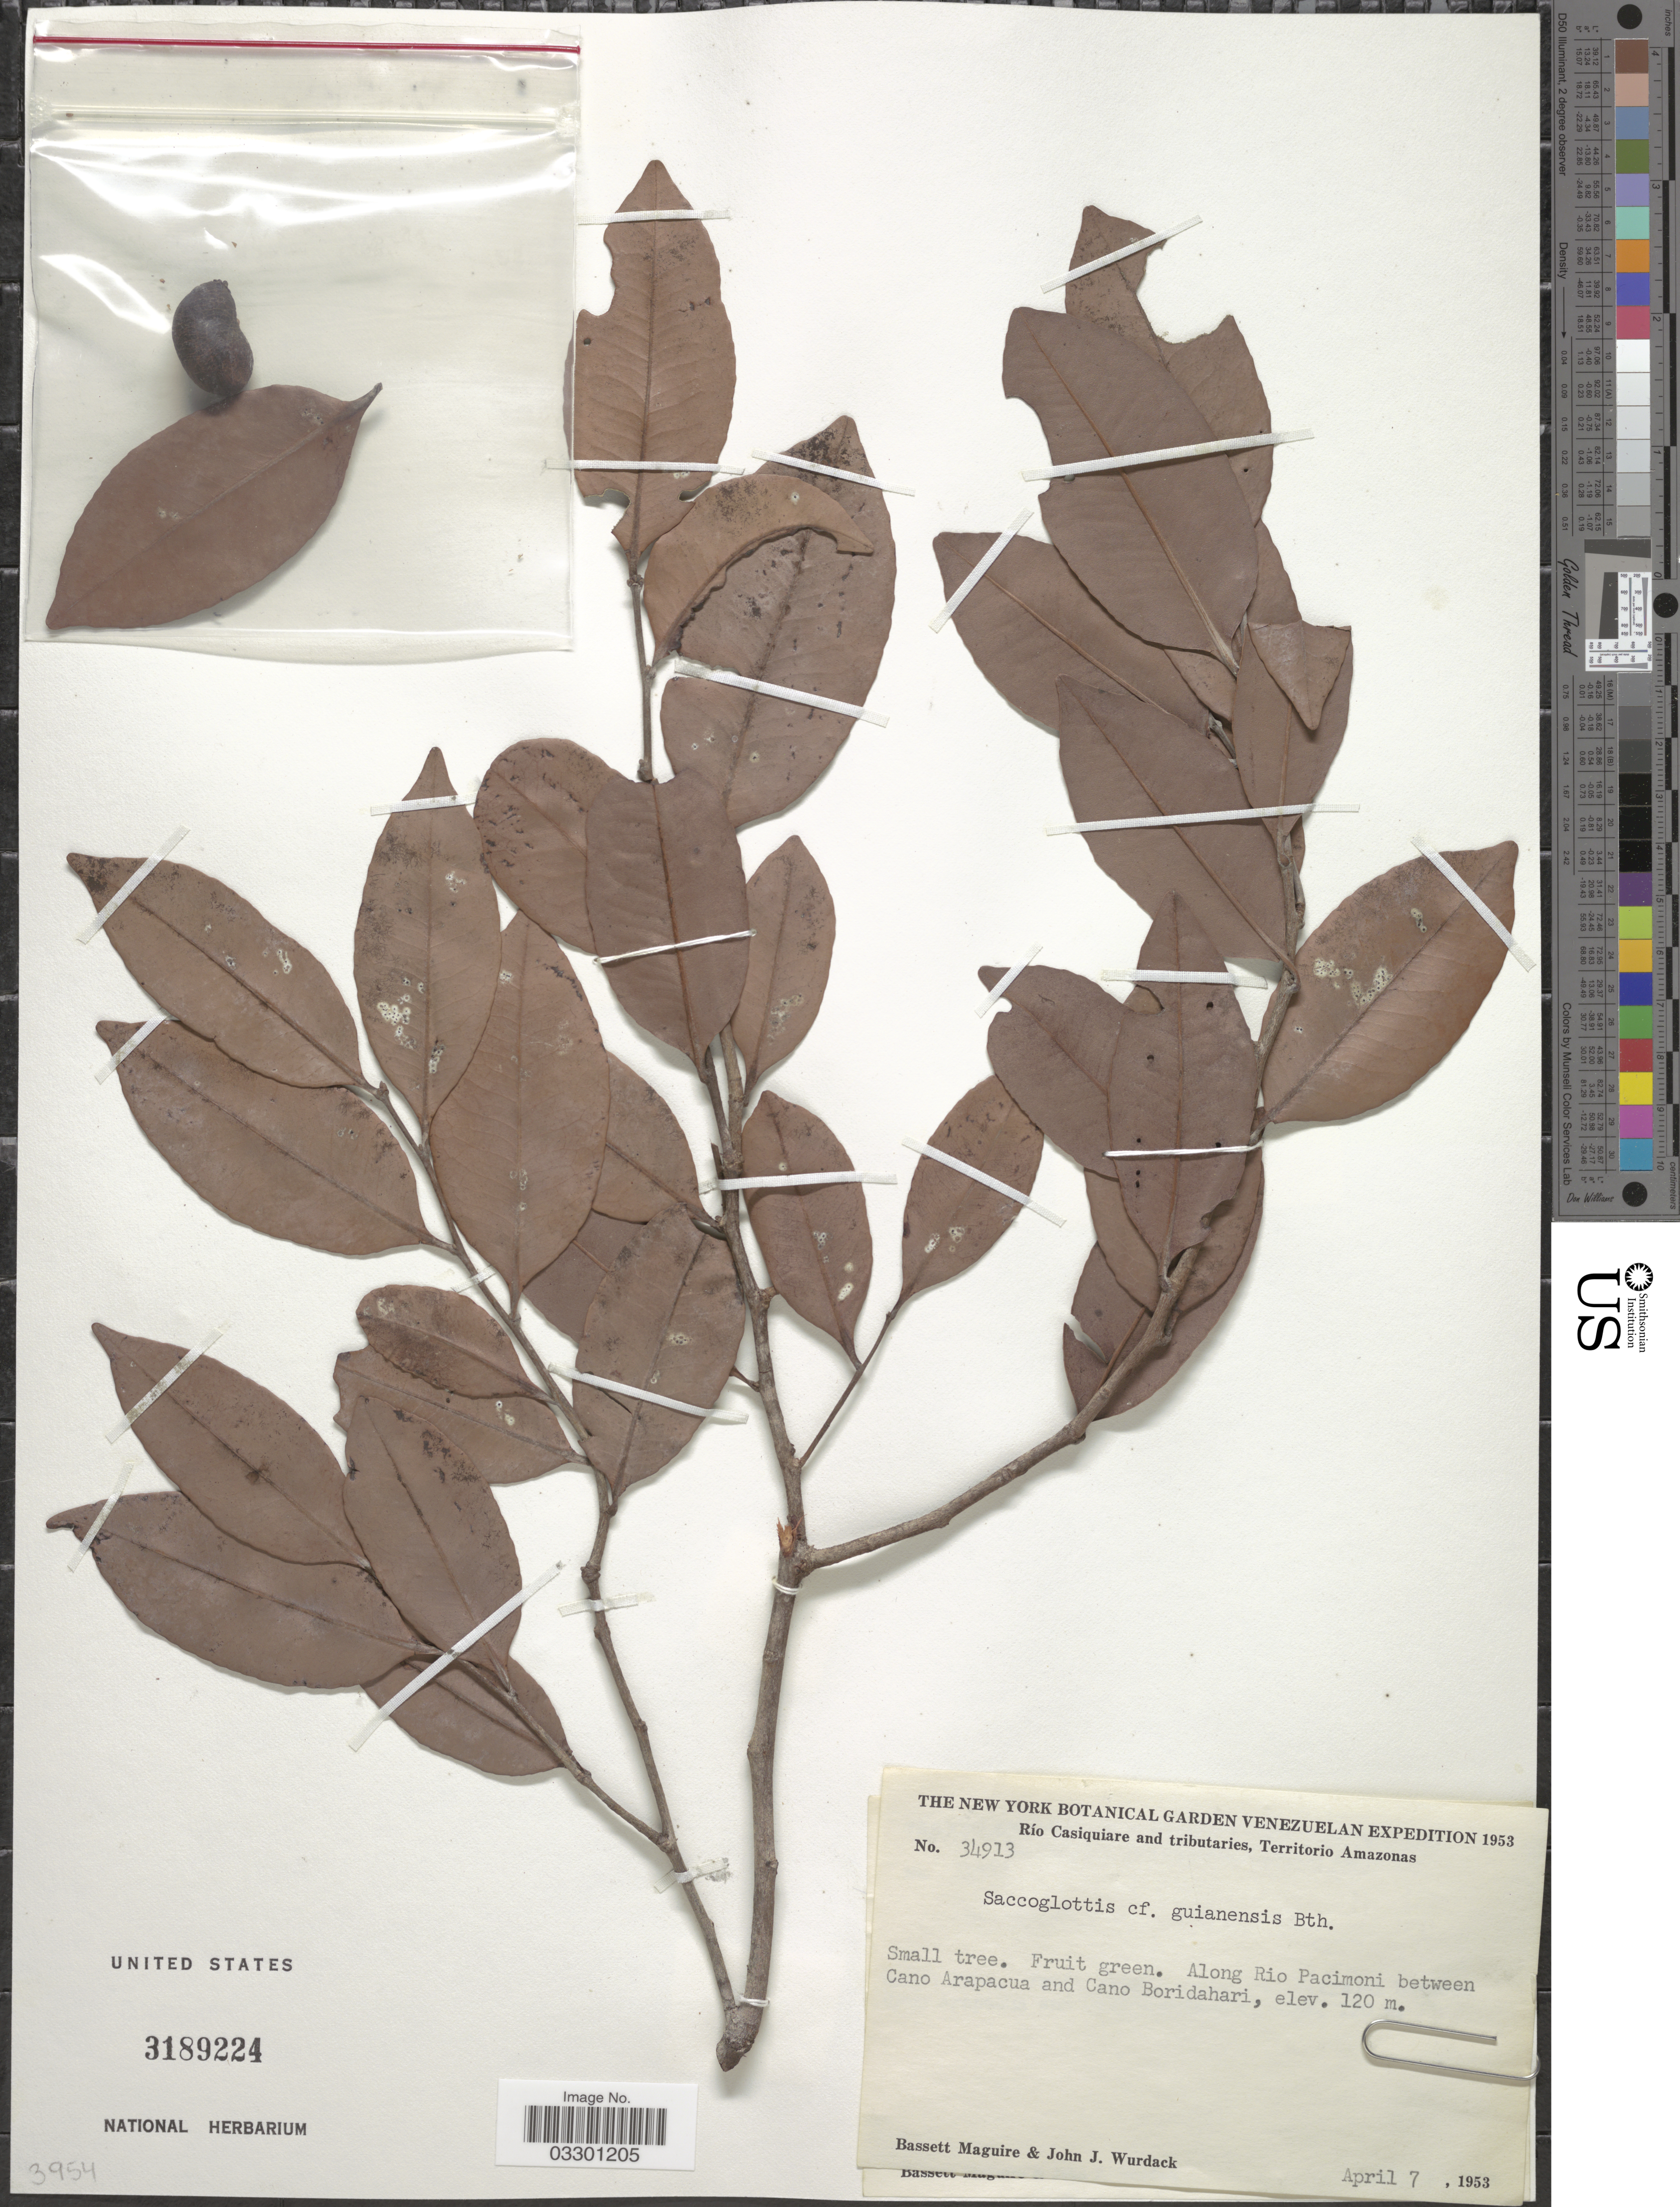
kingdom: Plantae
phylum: Tracheophyta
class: Magnoliopsida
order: Malpighiales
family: Humiriaceae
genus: Sacoglottis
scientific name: Sacoglottis guianensis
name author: Benth.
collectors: B. Maguire & J. J. Wurdack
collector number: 34913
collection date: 1953-04-07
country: Venezuela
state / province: Amazonas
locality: Río Casiquiare and tributaries. Along Rio Pacimoni between Cano Arapacua and Cano Boridahari.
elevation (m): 120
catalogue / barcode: US 3189224